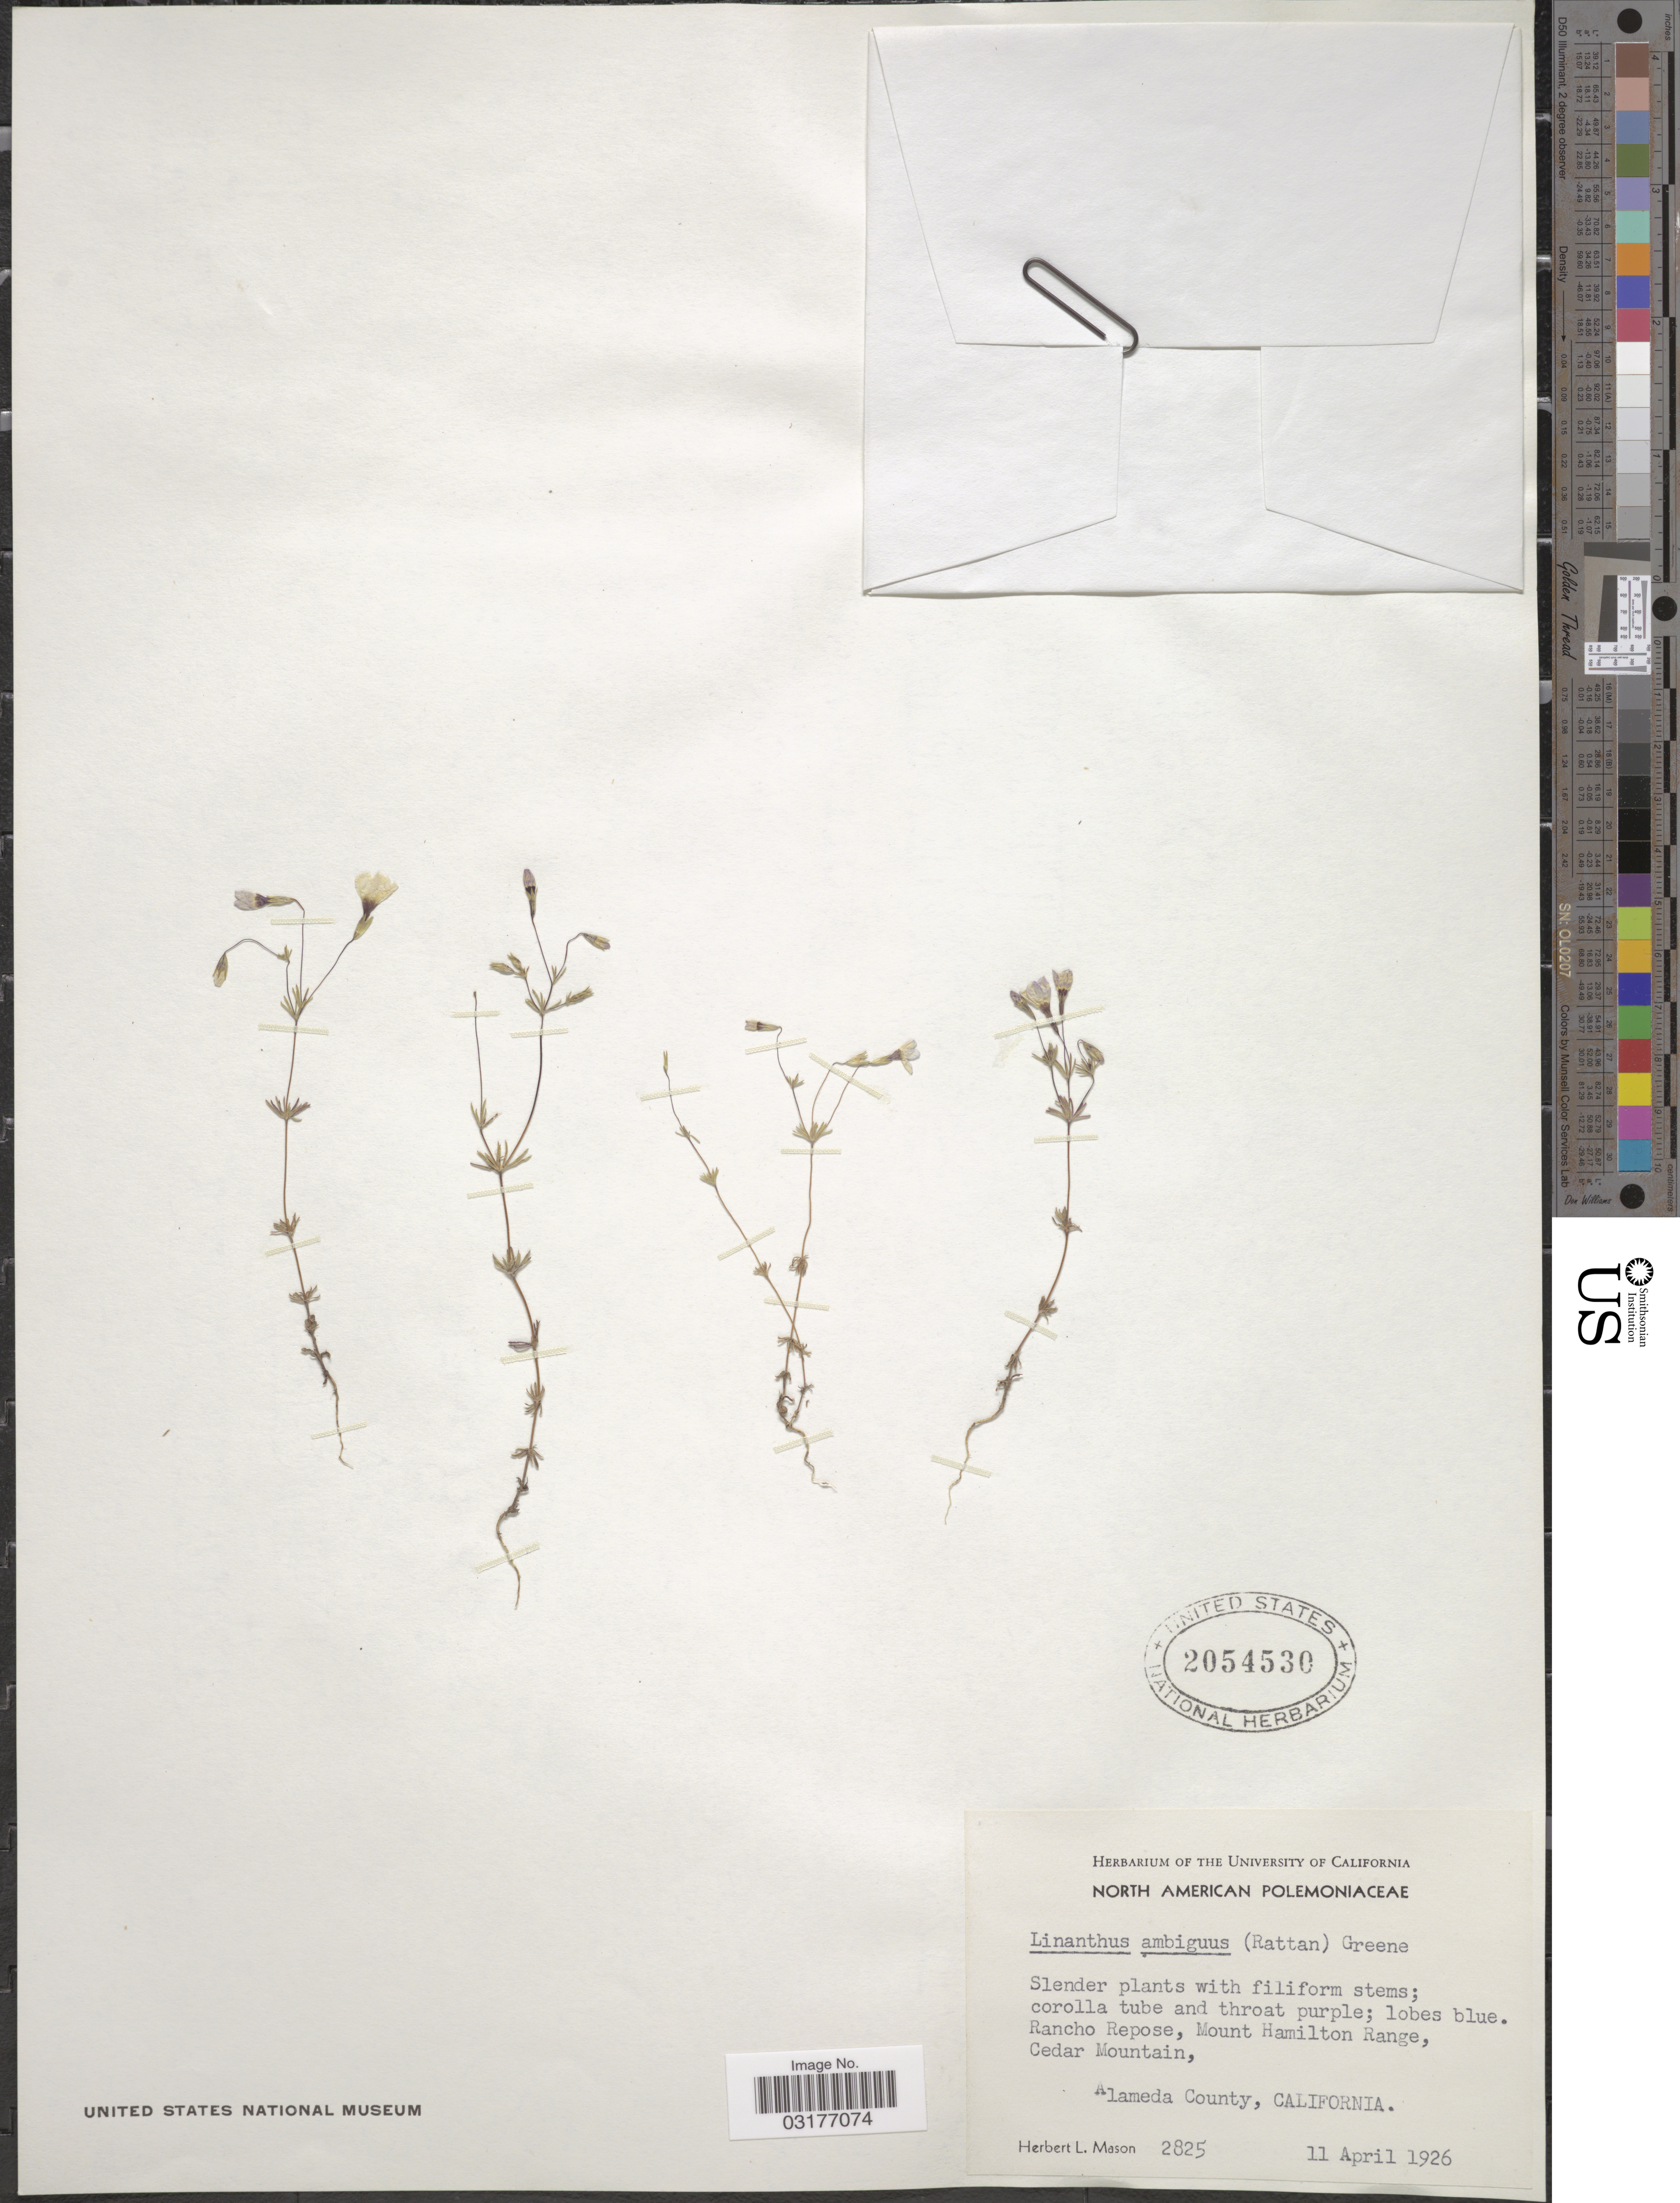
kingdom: Plantae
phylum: Tracheophyta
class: Magnoliopsida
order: Ericales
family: Polemoniaceae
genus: Leptosiphon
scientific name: Leptosiphon ambiguus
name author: (Rattan) J.M. Porter & L.A. Johnson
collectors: H. L. Mason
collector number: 2825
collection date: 1926-04-11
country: United States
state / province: California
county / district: Alameda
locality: Rancho Repose, Mount Hamilton Range, Cedar Mountain, Alameda County.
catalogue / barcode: US 2054530